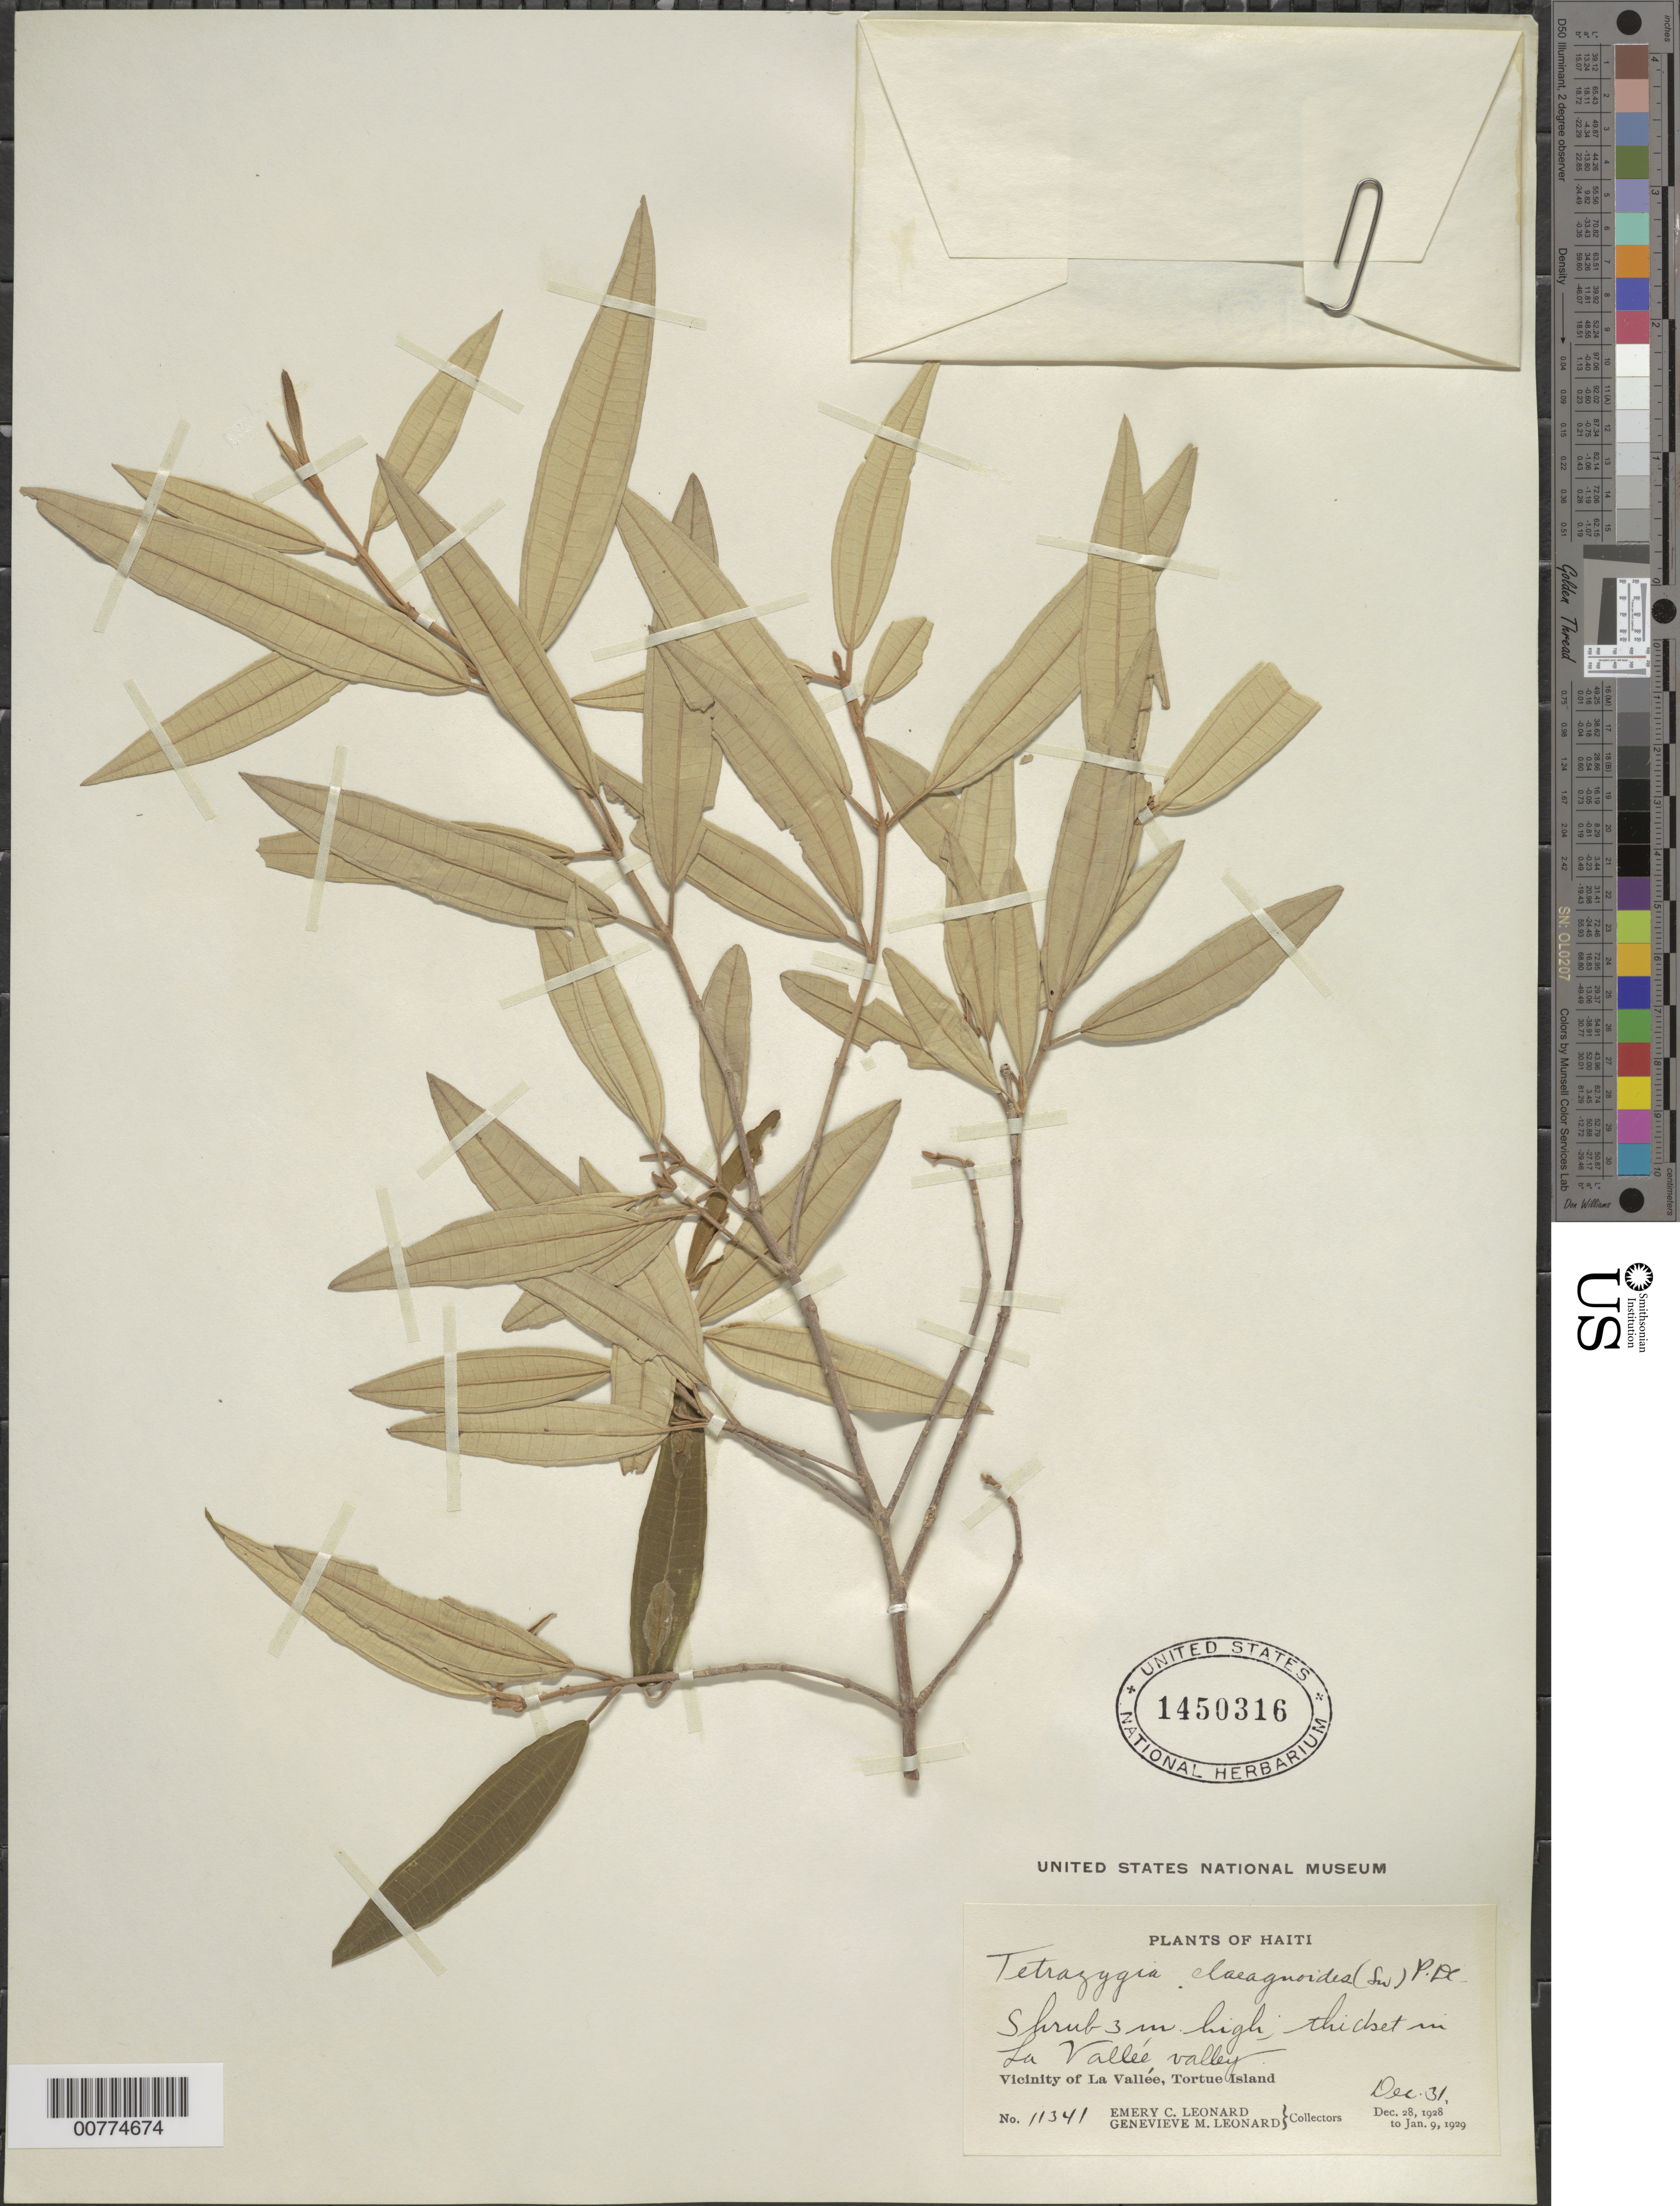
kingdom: Plantae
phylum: Tracheophyta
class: Magnoliopsida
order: Myrtales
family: Melastomataceae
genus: Miconia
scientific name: Miconia elaeagnoides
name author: (Sw.) Griseb.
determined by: Judd, Walter S.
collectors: E. C. Leonard & G. M. Leonard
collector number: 11341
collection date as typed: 31 Dec 1928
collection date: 1928-12-31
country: Haiti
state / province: Nord-Óuest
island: Île de la Tortue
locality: Tortue Island, vicinity of La Vallée, in La Vallée valley.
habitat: Thicket.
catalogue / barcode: US 1450316